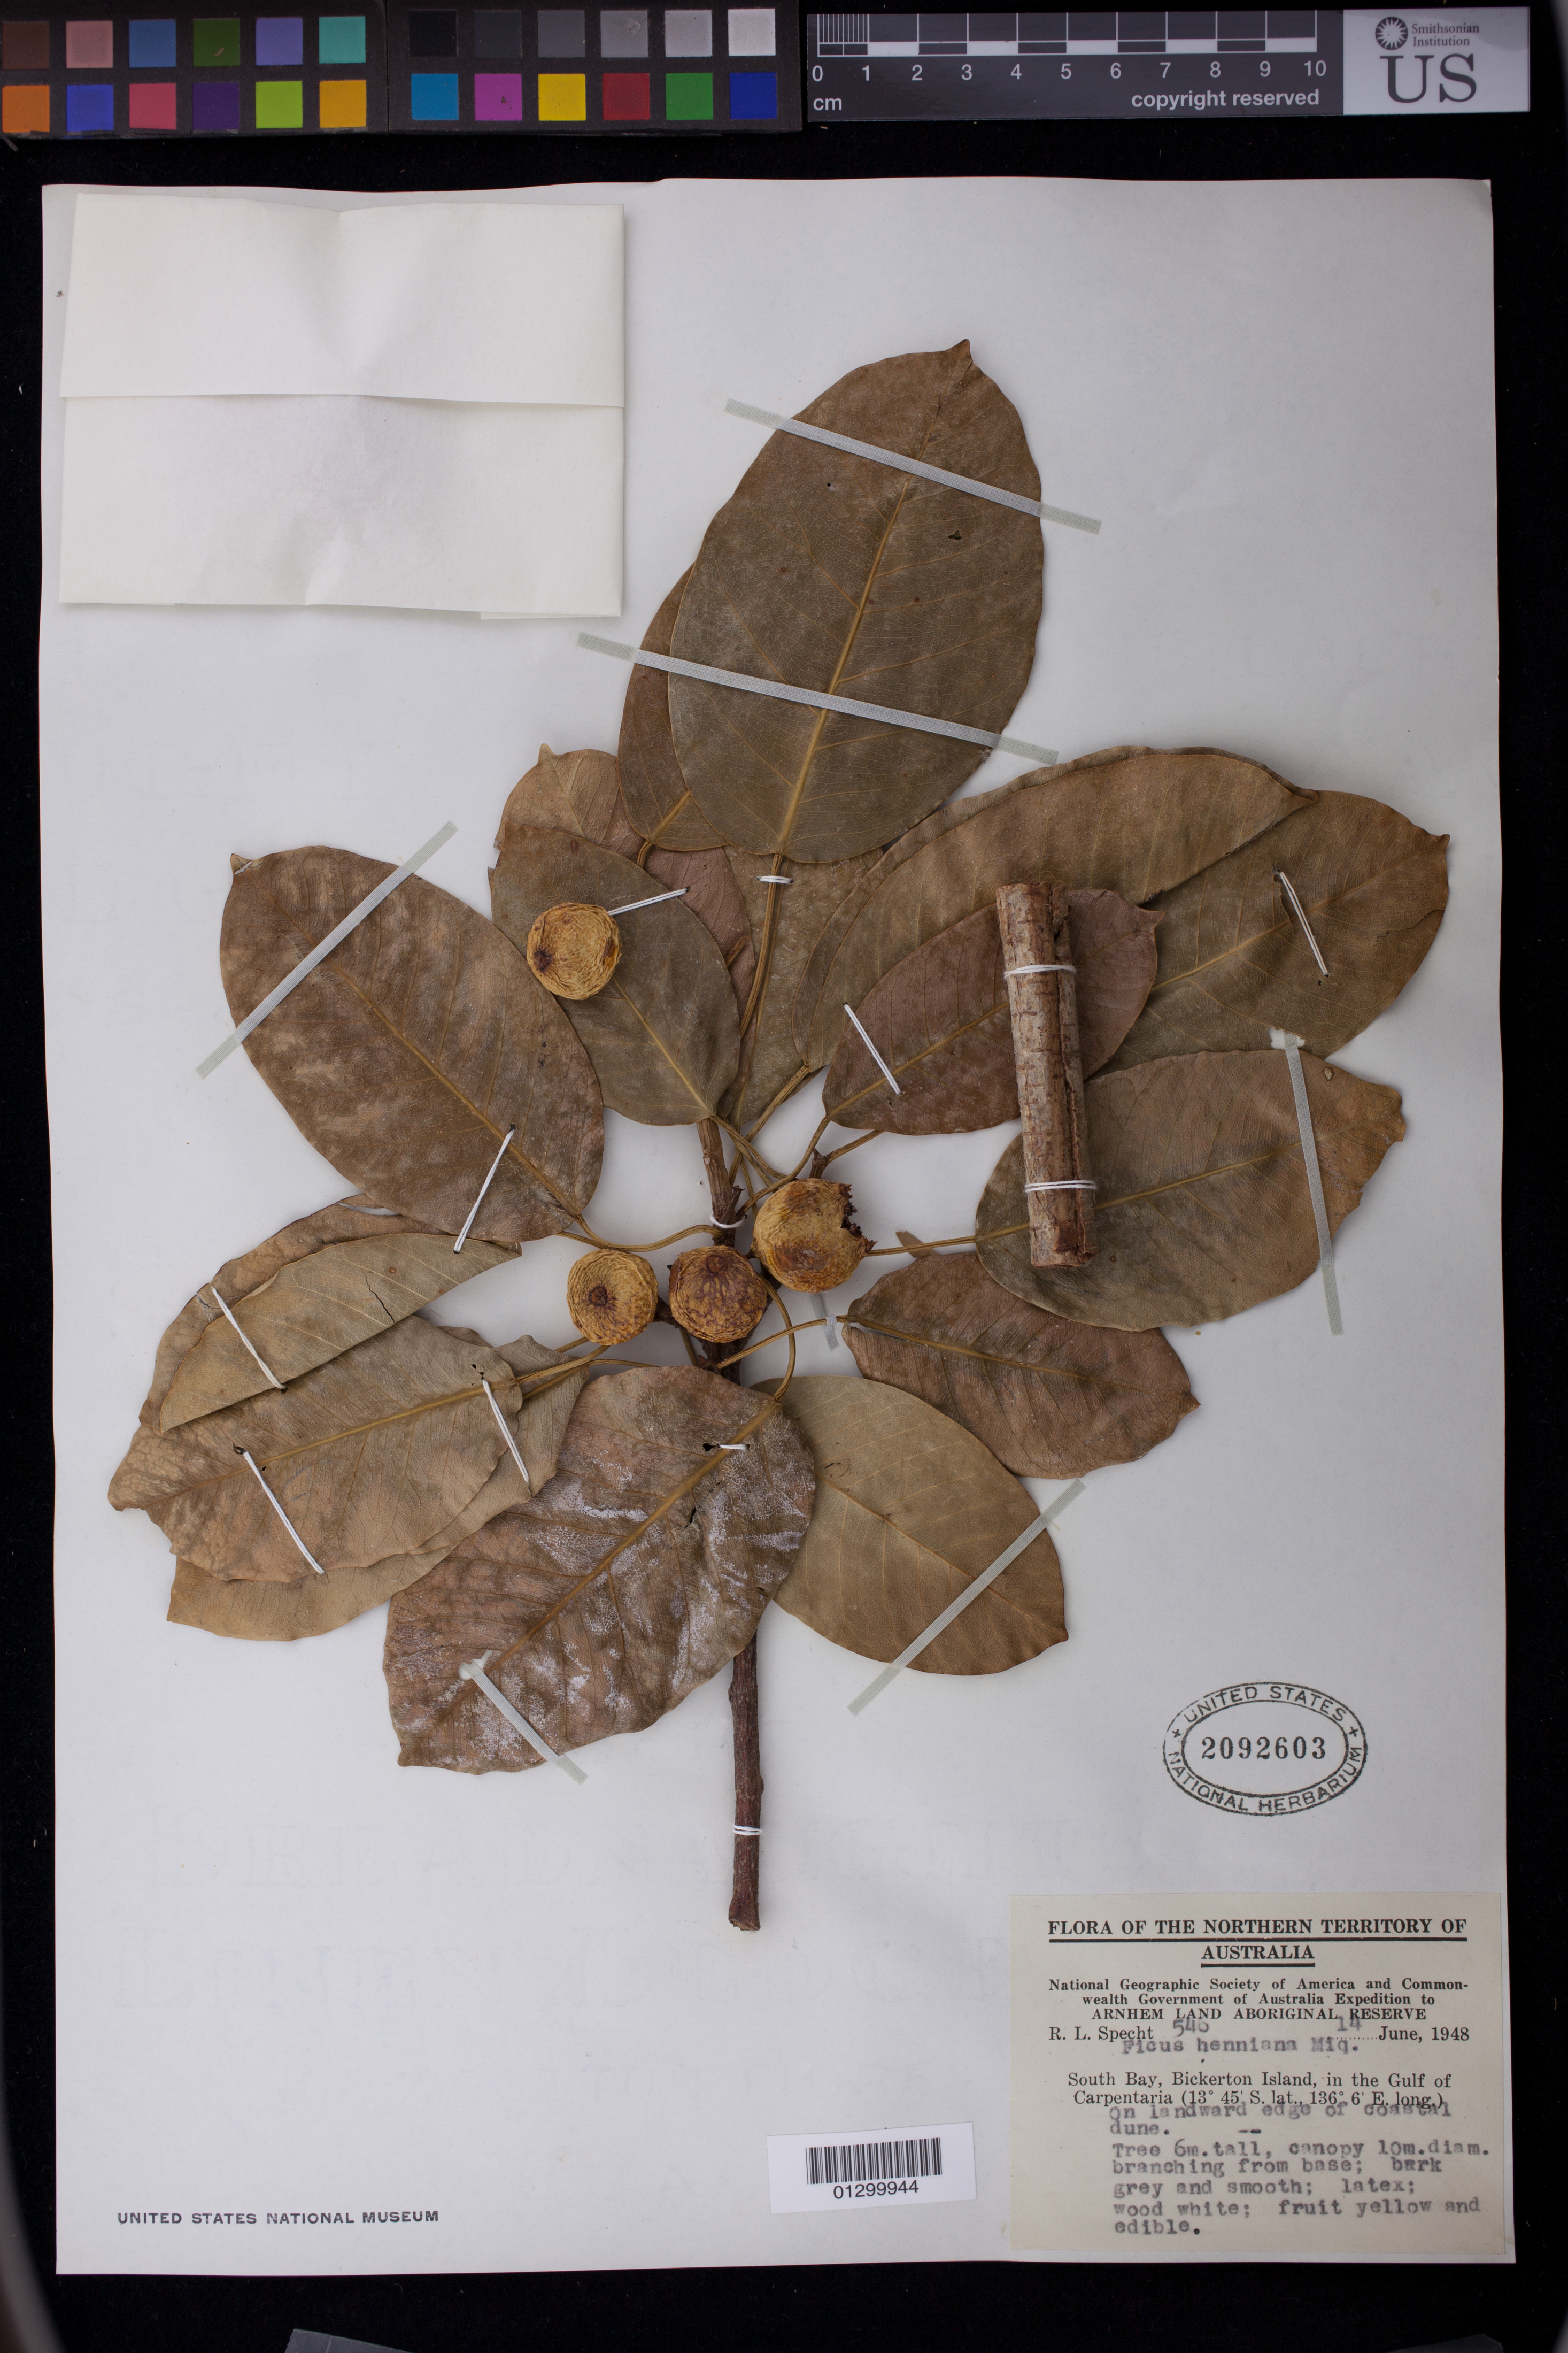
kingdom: Plantae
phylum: Tracheophyta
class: Magnoliopsida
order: Rosales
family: Moraceae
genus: Ficus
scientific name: Ficus henneana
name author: Miq.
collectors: R. L. Specht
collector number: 546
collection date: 1948-06-14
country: Australia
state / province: Northern Territory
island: Bickerton Island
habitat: On landward edge of coastal dune.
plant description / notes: Tree 6 m. tall, canopy 10 m. diam. branching from base; bark grey and smooth; latex; wood white; fruit yellow and edible.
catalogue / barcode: US 2092603